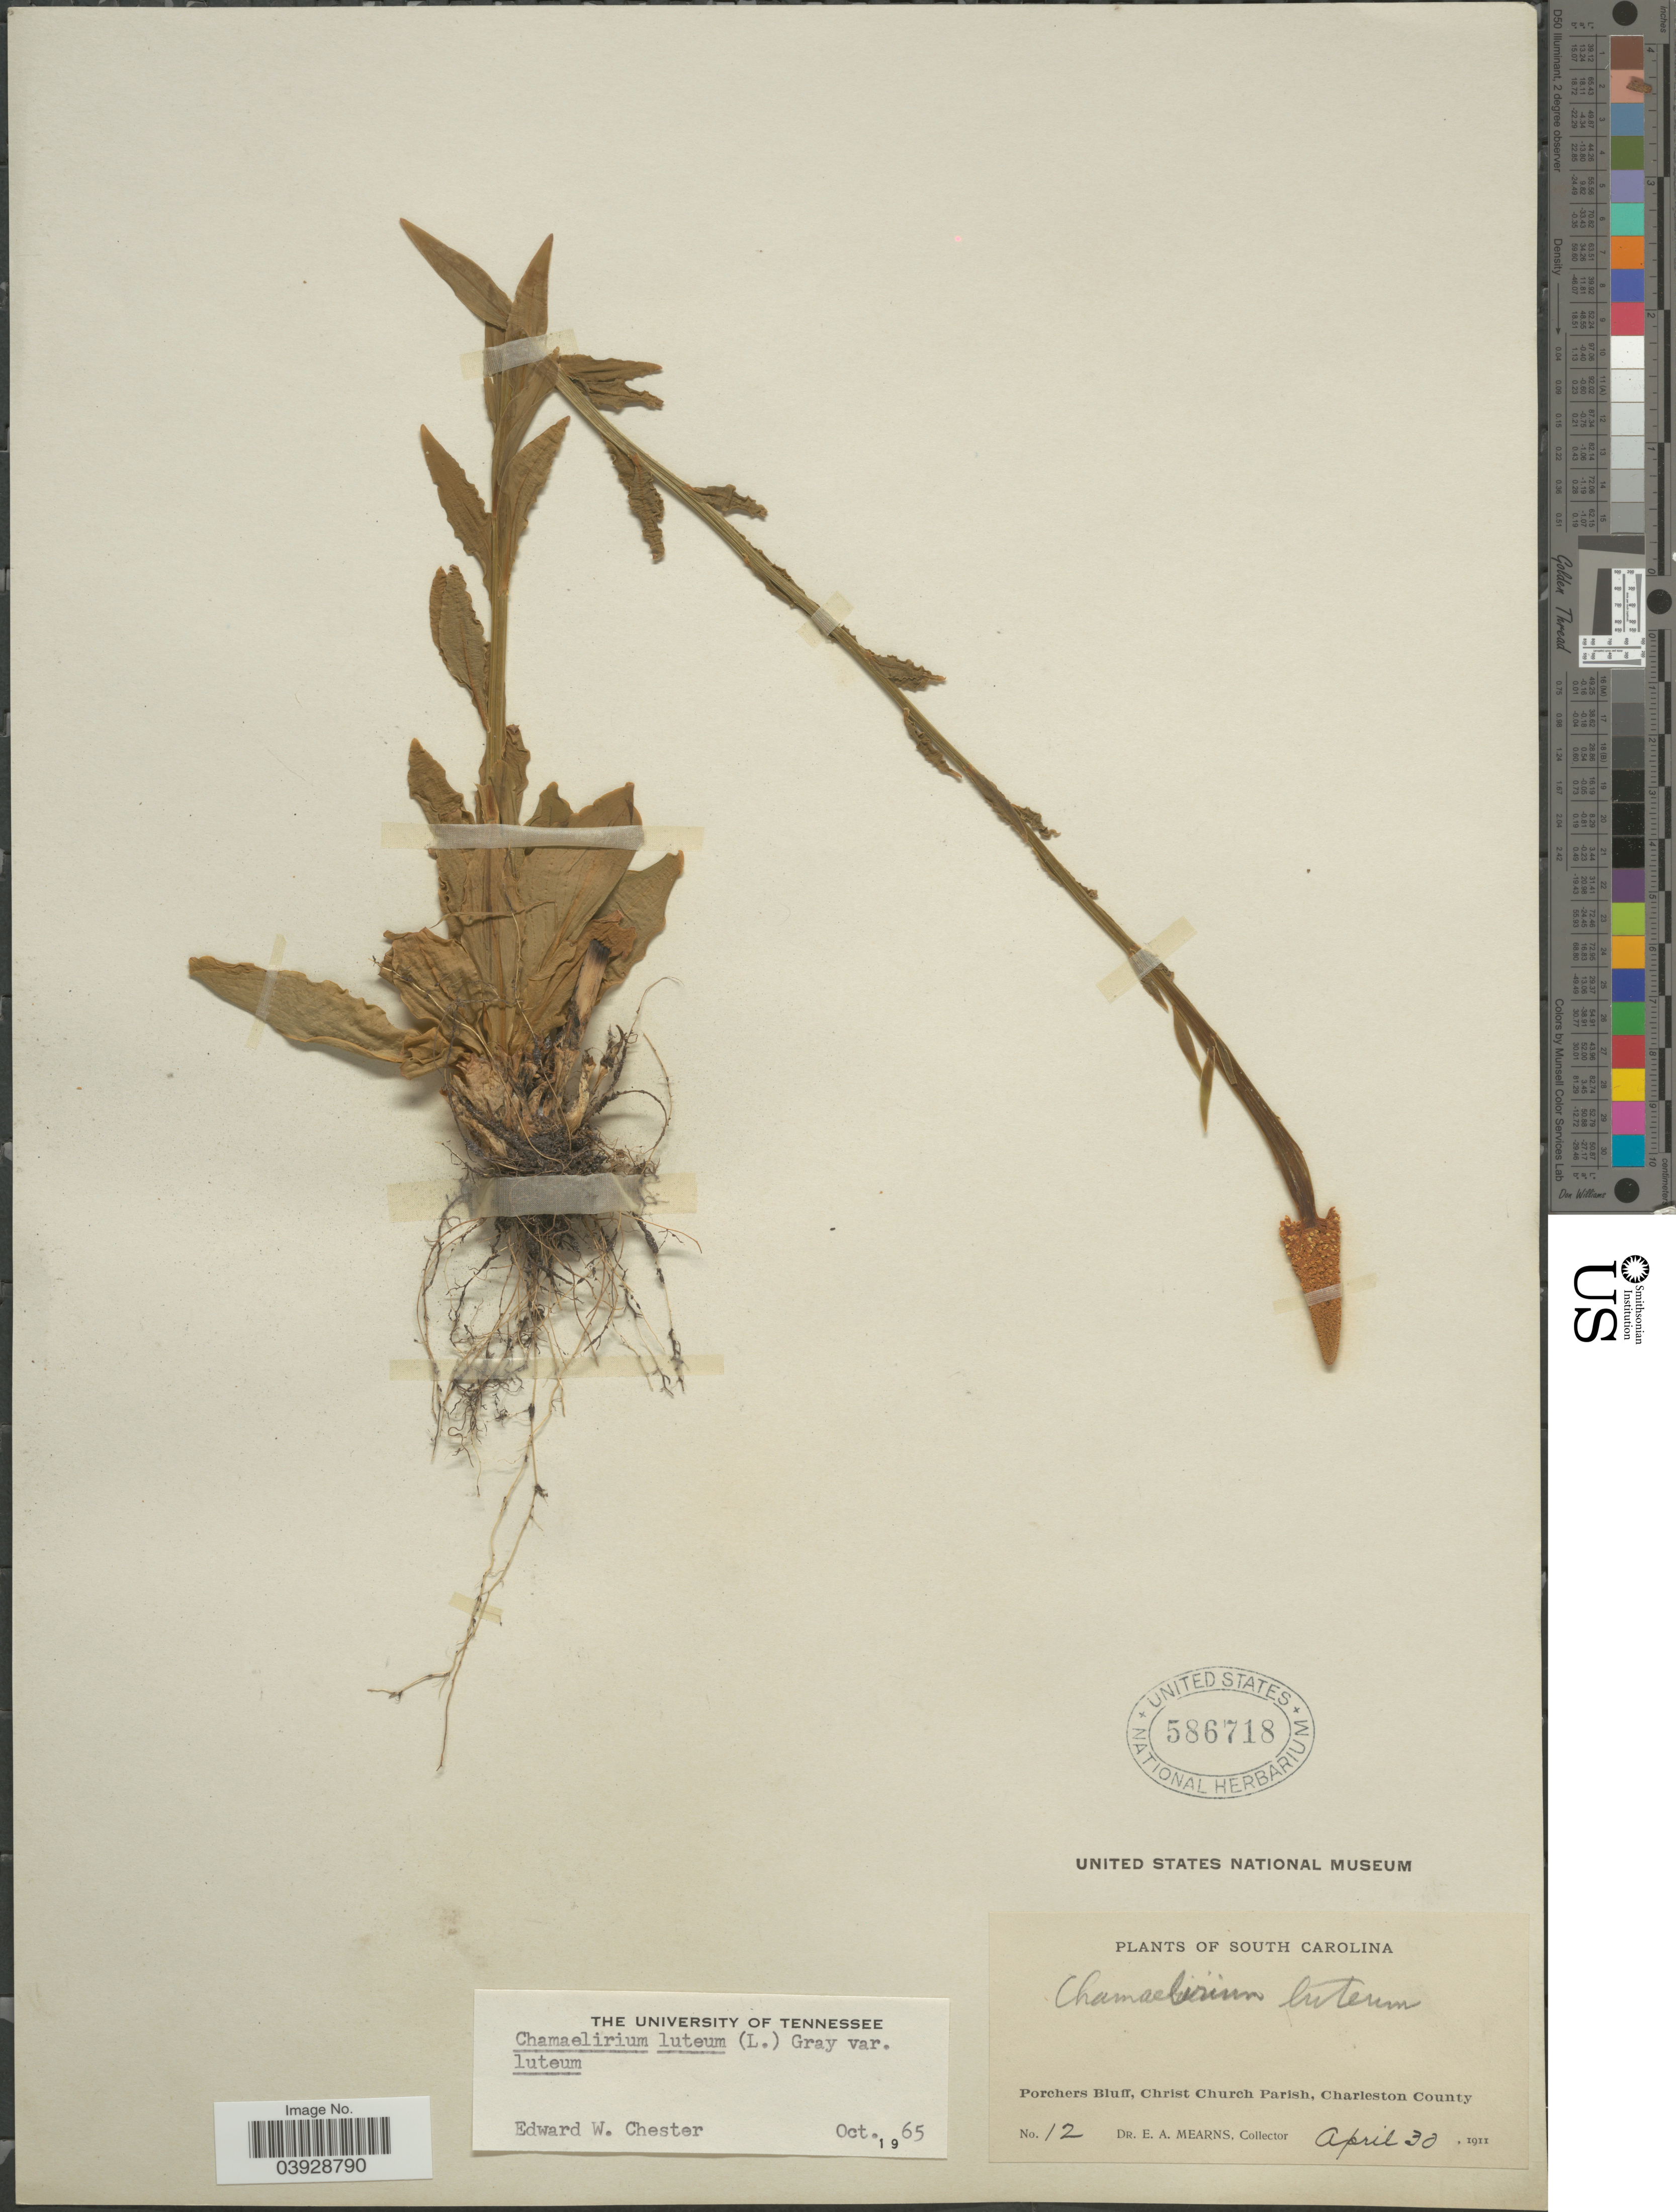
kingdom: Plantae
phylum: Tracheophyta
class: Liliopsida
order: Liliales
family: Melanthiaceae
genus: Chamaelirium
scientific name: Chamaelirium luteum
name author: (L.) A. Gray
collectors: E. A. Mearns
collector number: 12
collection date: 1911-04-30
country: United States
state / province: South Carolina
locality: Porchers Bluff, Christ Church Parish, Charleston County.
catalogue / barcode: US 586718